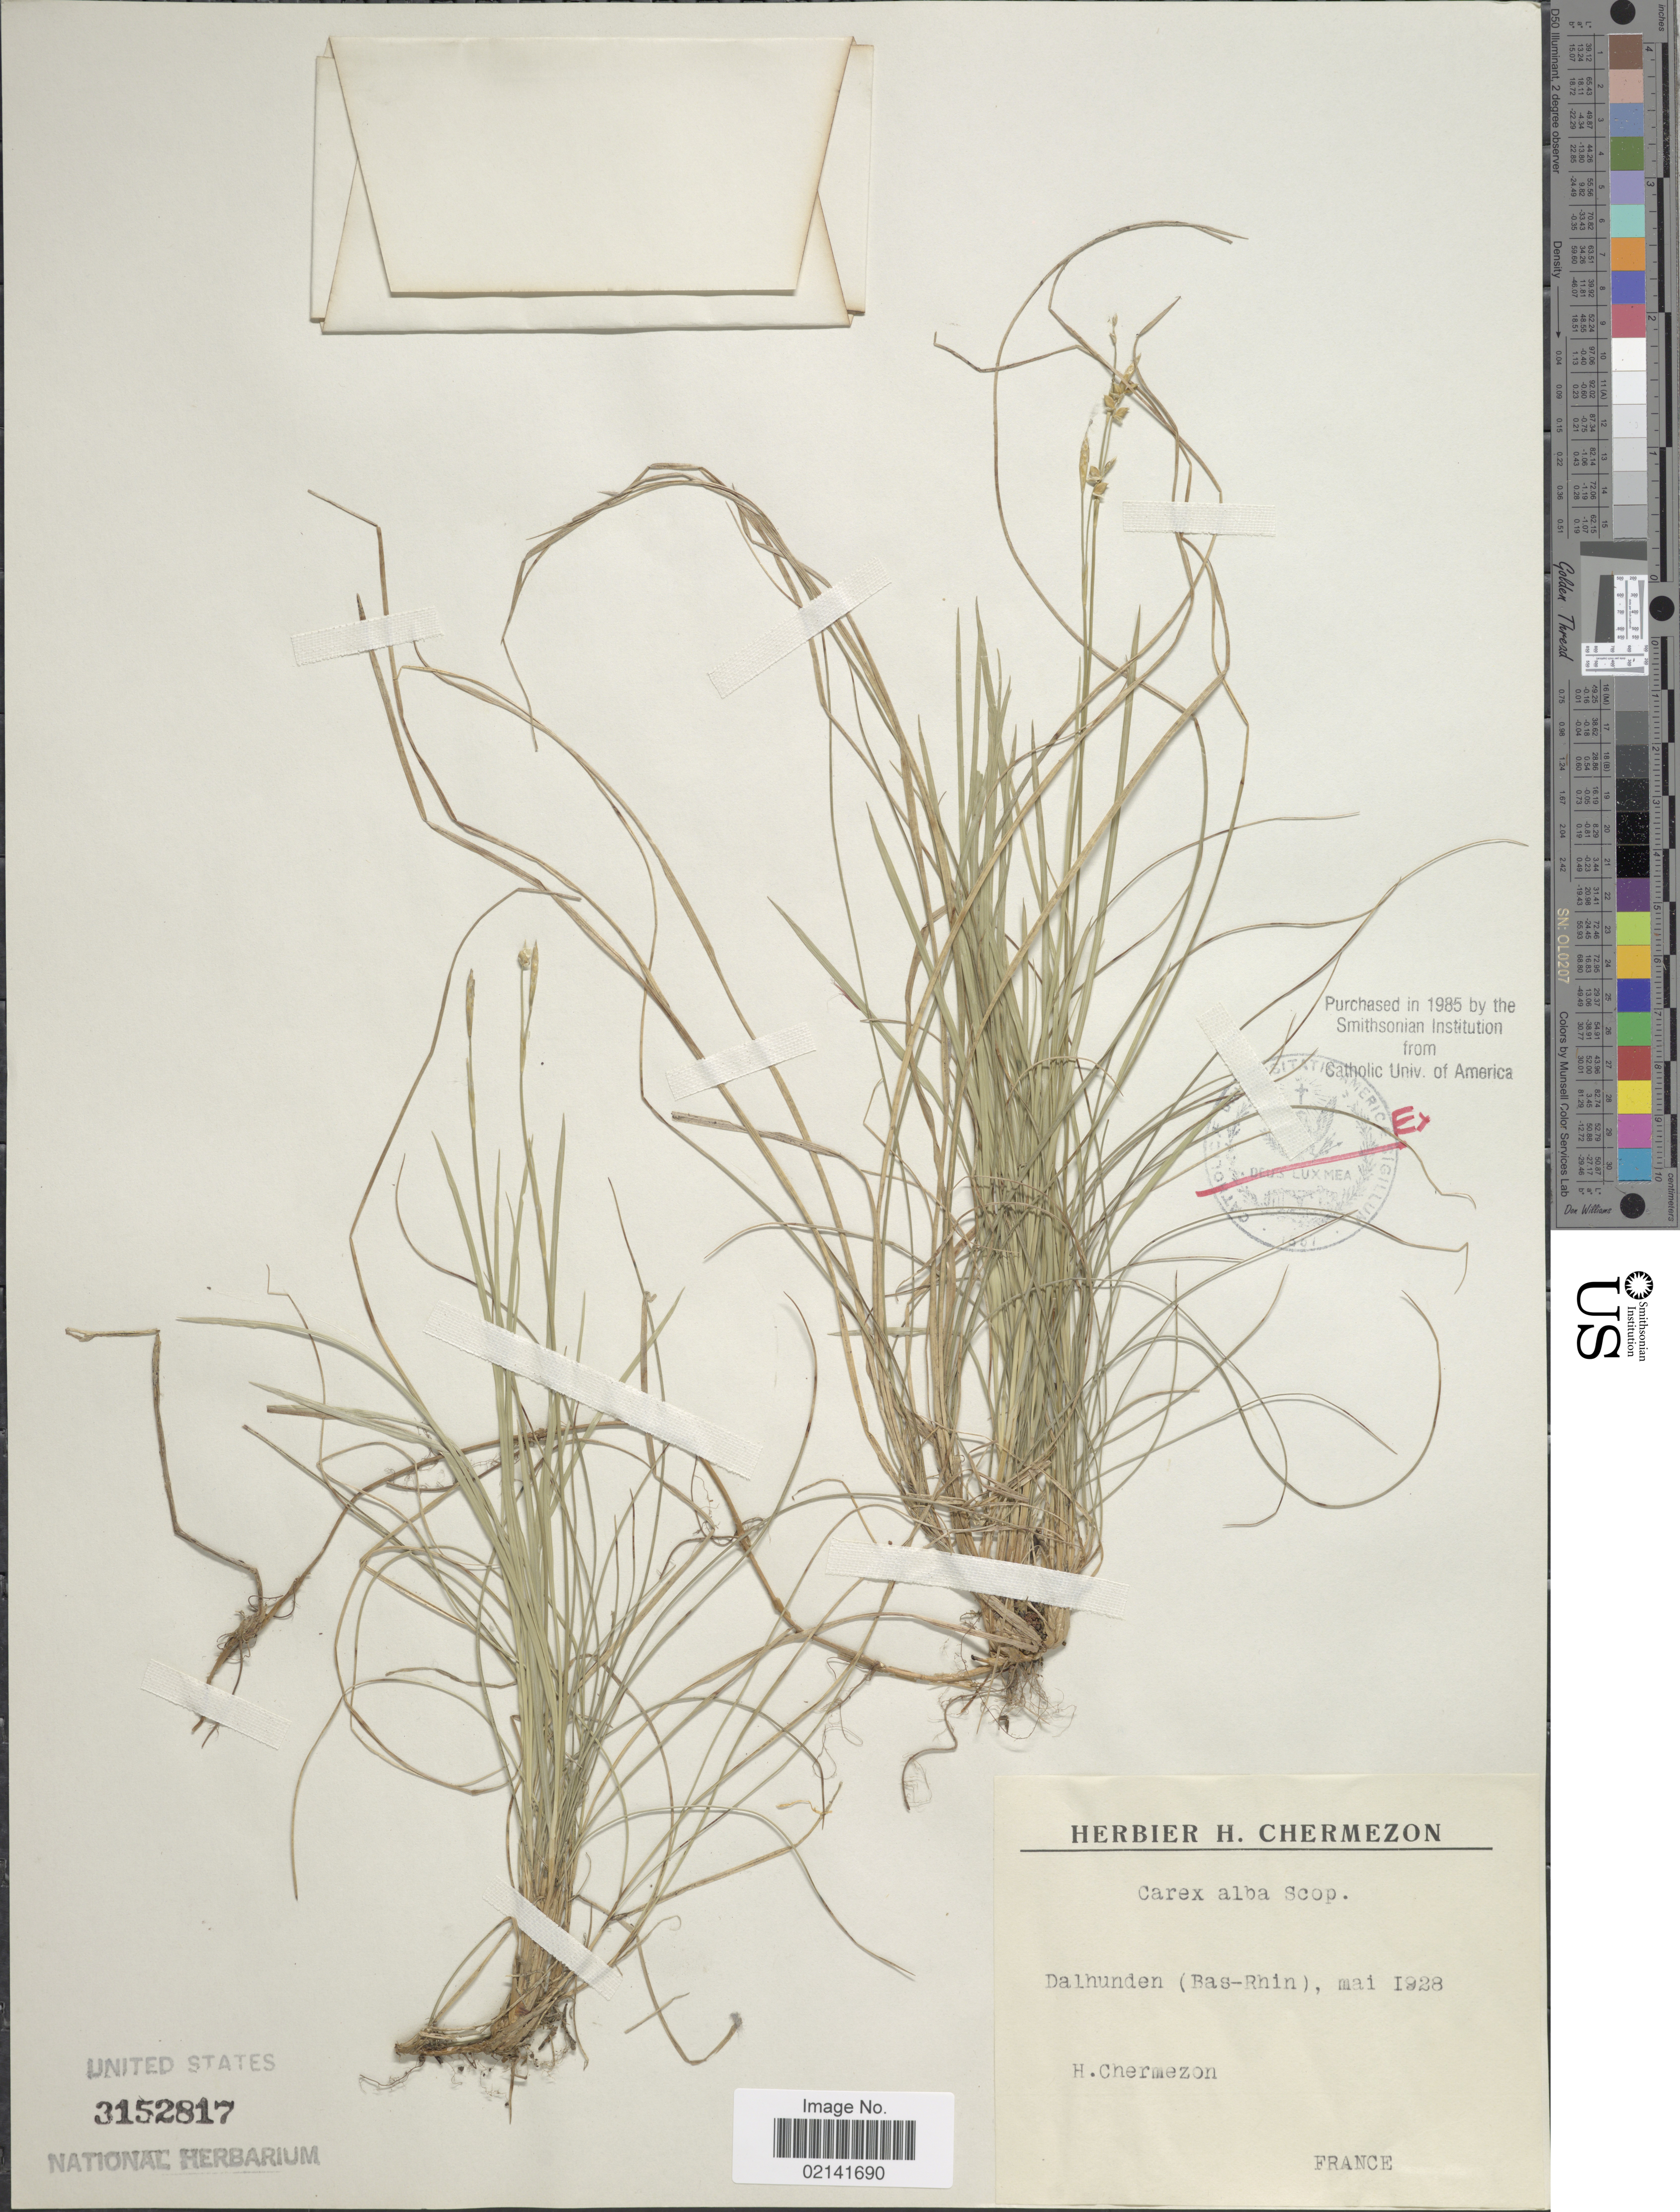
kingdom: Plantae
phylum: Tracheophyta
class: Liliopsida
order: Poales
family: Cyperaceae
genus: Carex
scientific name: Carex alba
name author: Scop.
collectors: H. Chermezon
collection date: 1928-05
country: France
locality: Dalhunden (Bas-Rhin)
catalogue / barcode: US 3152817